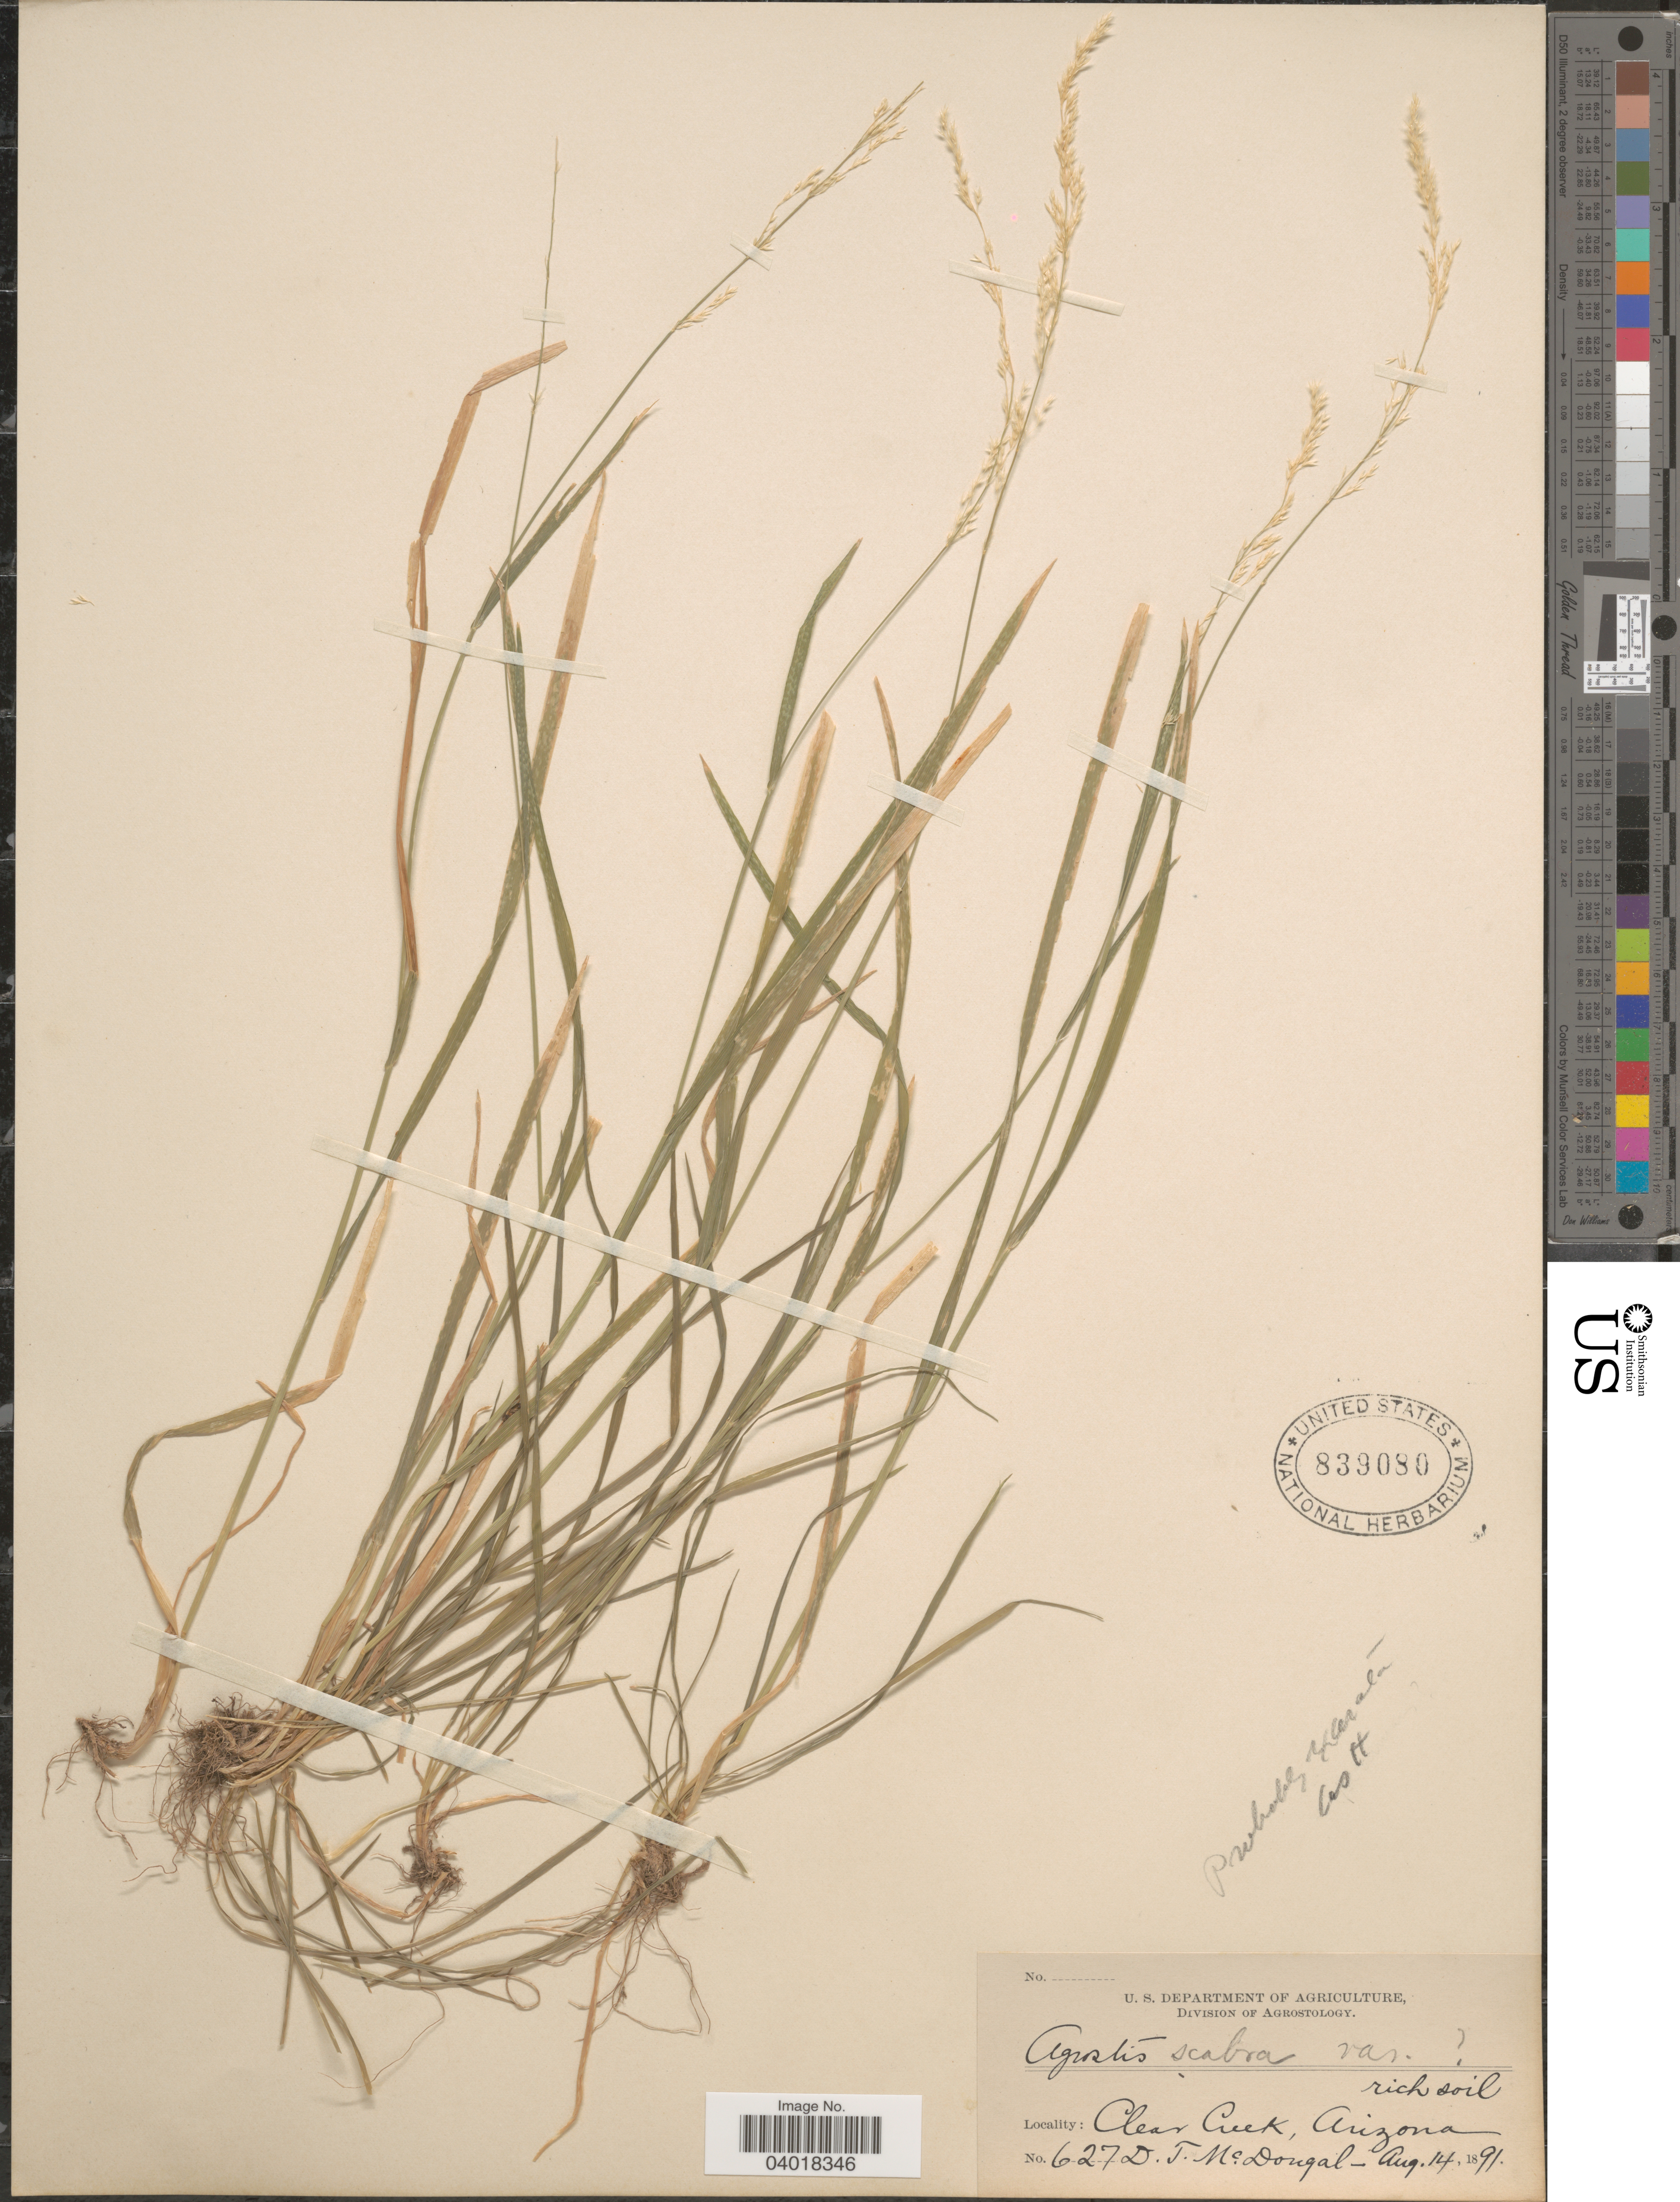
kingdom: Plantae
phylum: Tracheophyta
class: Liliopsida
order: Poales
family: Poaceae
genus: Agrostis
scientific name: Agrostis exarata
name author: Trin.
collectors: D. McDougal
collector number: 627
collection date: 1891-08-14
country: United States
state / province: Arizona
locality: Clear Creek.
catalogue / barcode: US 839080